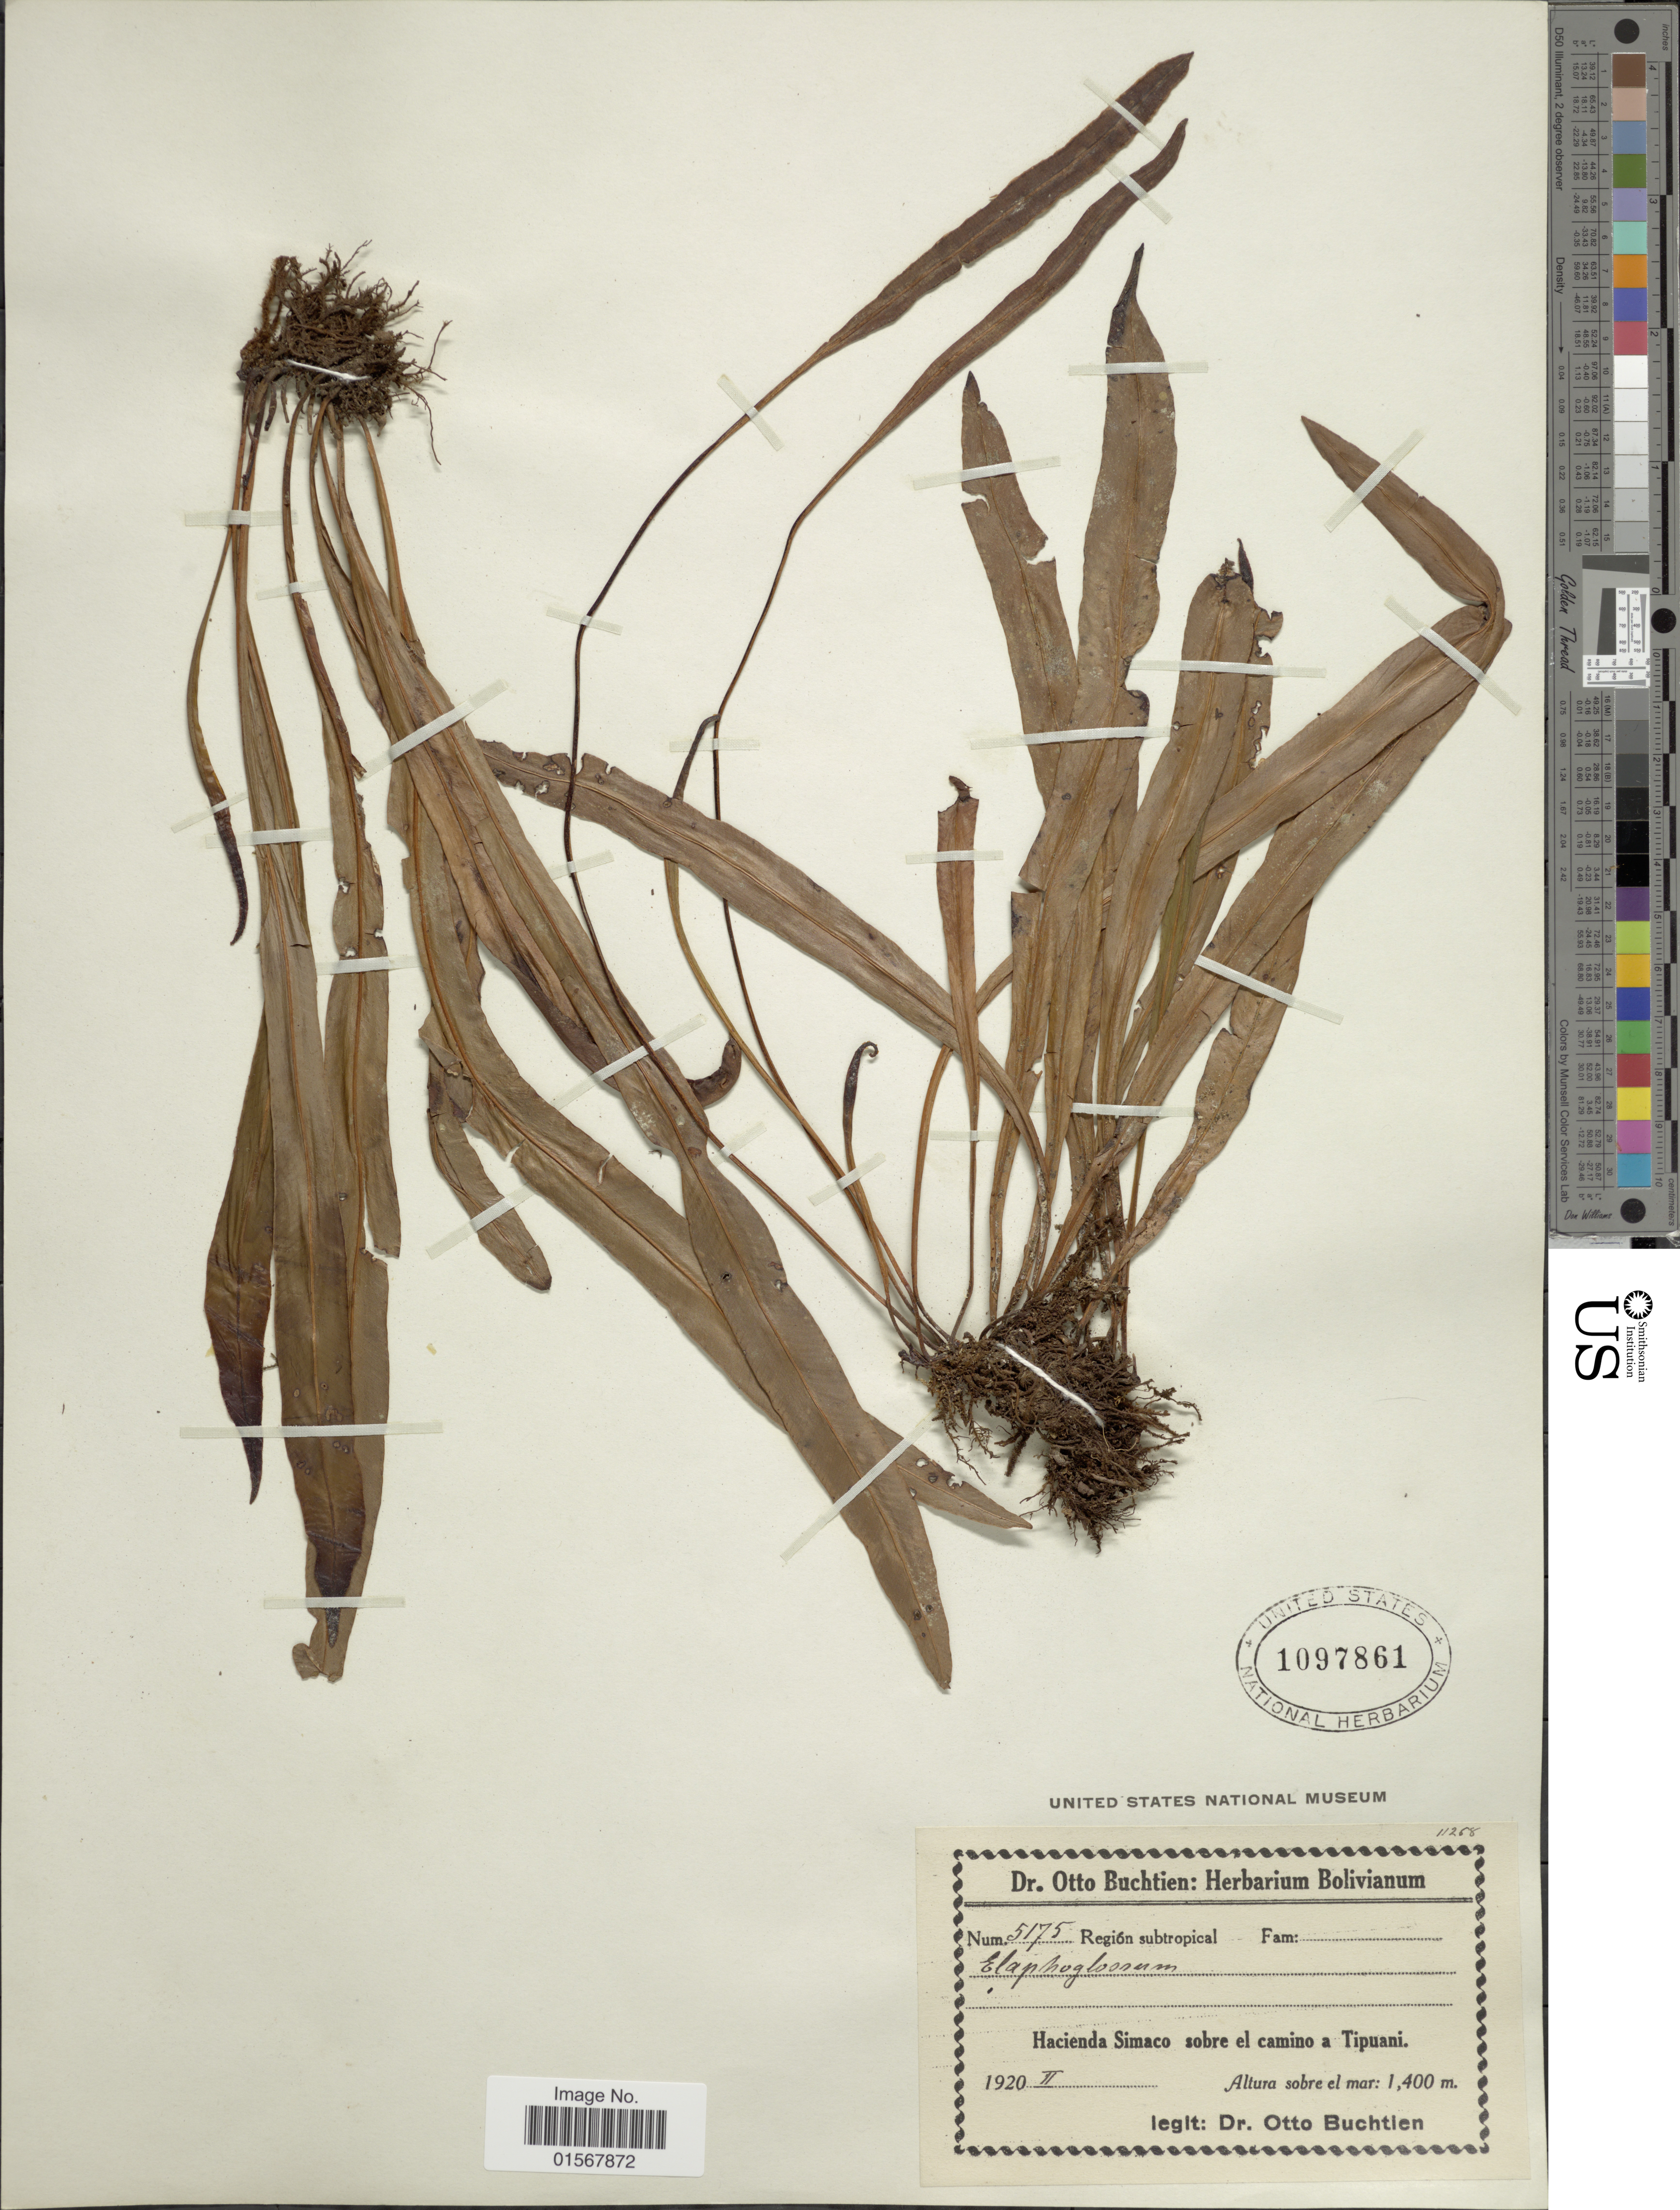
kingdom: Plantae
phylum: Tracheophyta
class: Polypodiopsida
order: Polypodiales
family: Dryopteridaceae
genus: Elaphoglossum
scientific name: Elaphoglossum wacketii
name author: Rosenst.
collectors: O. Buchtien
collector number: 5175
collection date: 1920-02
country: Bolivia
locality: Hacienda Simaco, sobre el camino a Tipuani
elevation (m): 1400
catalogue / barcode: US 1097861